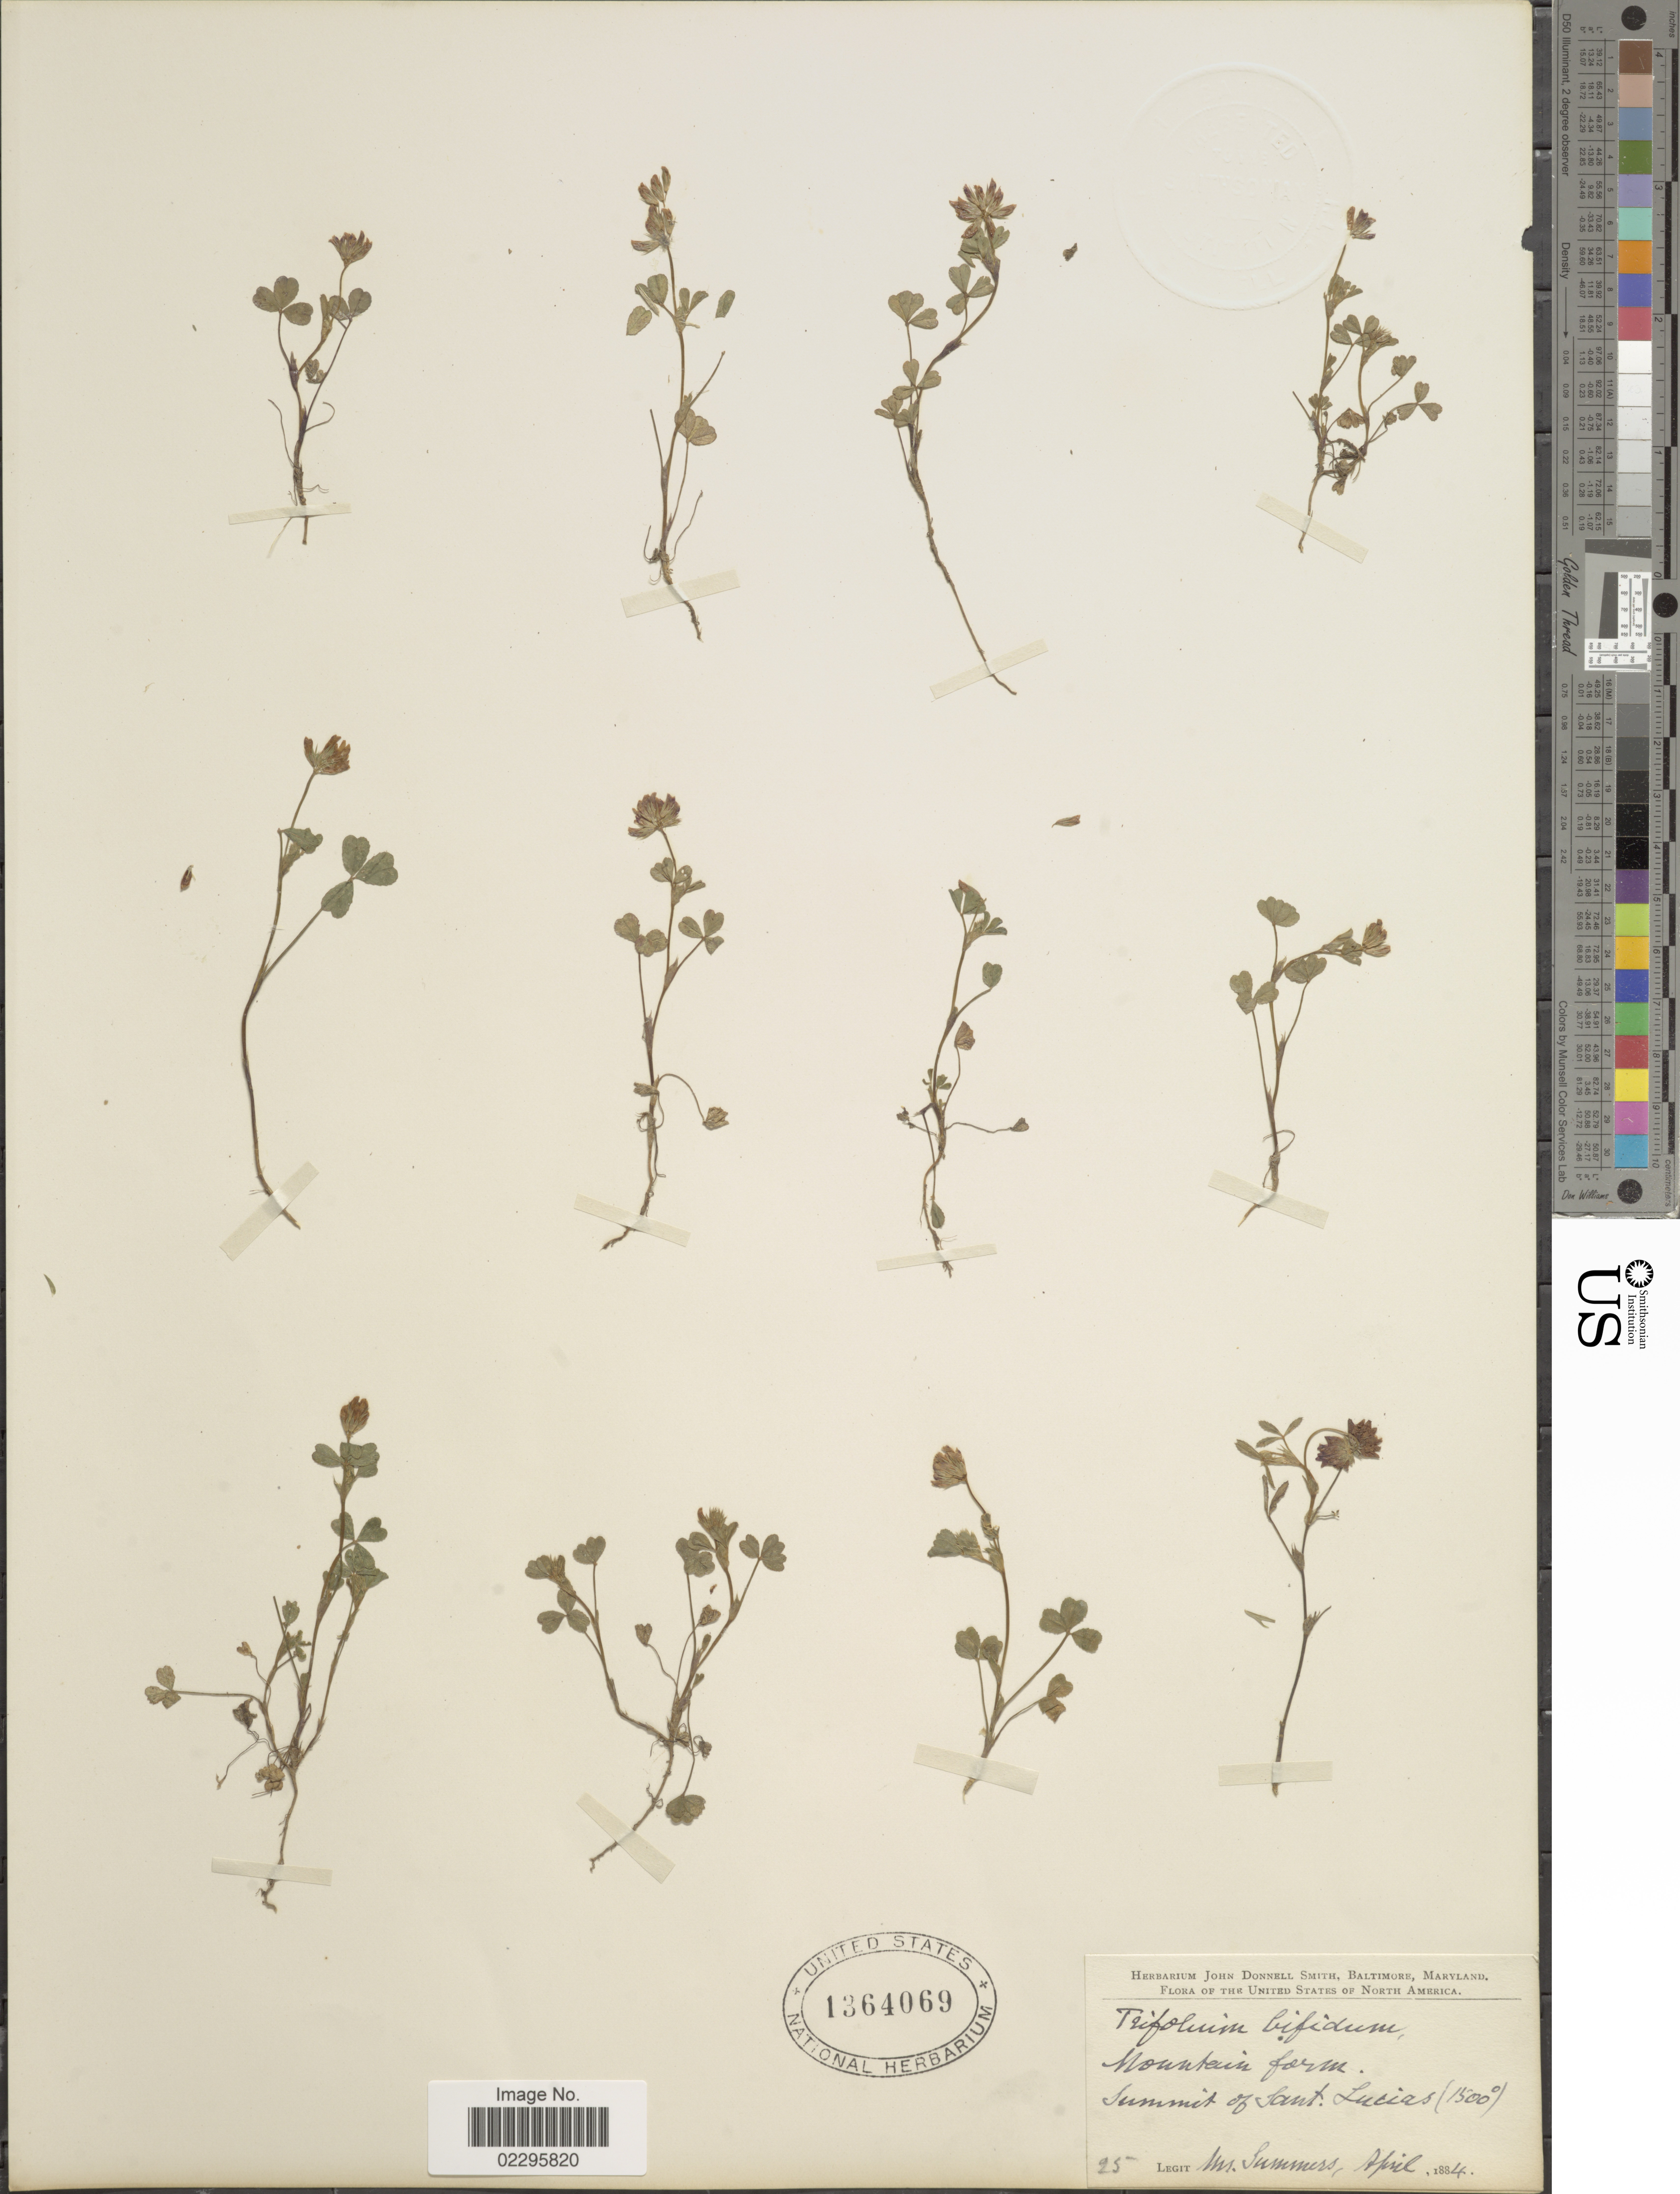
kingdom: Plantae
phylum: Tracheophyta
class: Magnoliopsida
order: Fabales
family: Fabaceae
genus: Trifolium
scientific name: Trifolium bifidum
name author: A. Gray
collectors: -. Summers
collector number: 25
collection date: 1884-04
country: United States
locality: Mountain form, summit of Sant. Lucias (1500°)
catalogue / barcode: US 1364069